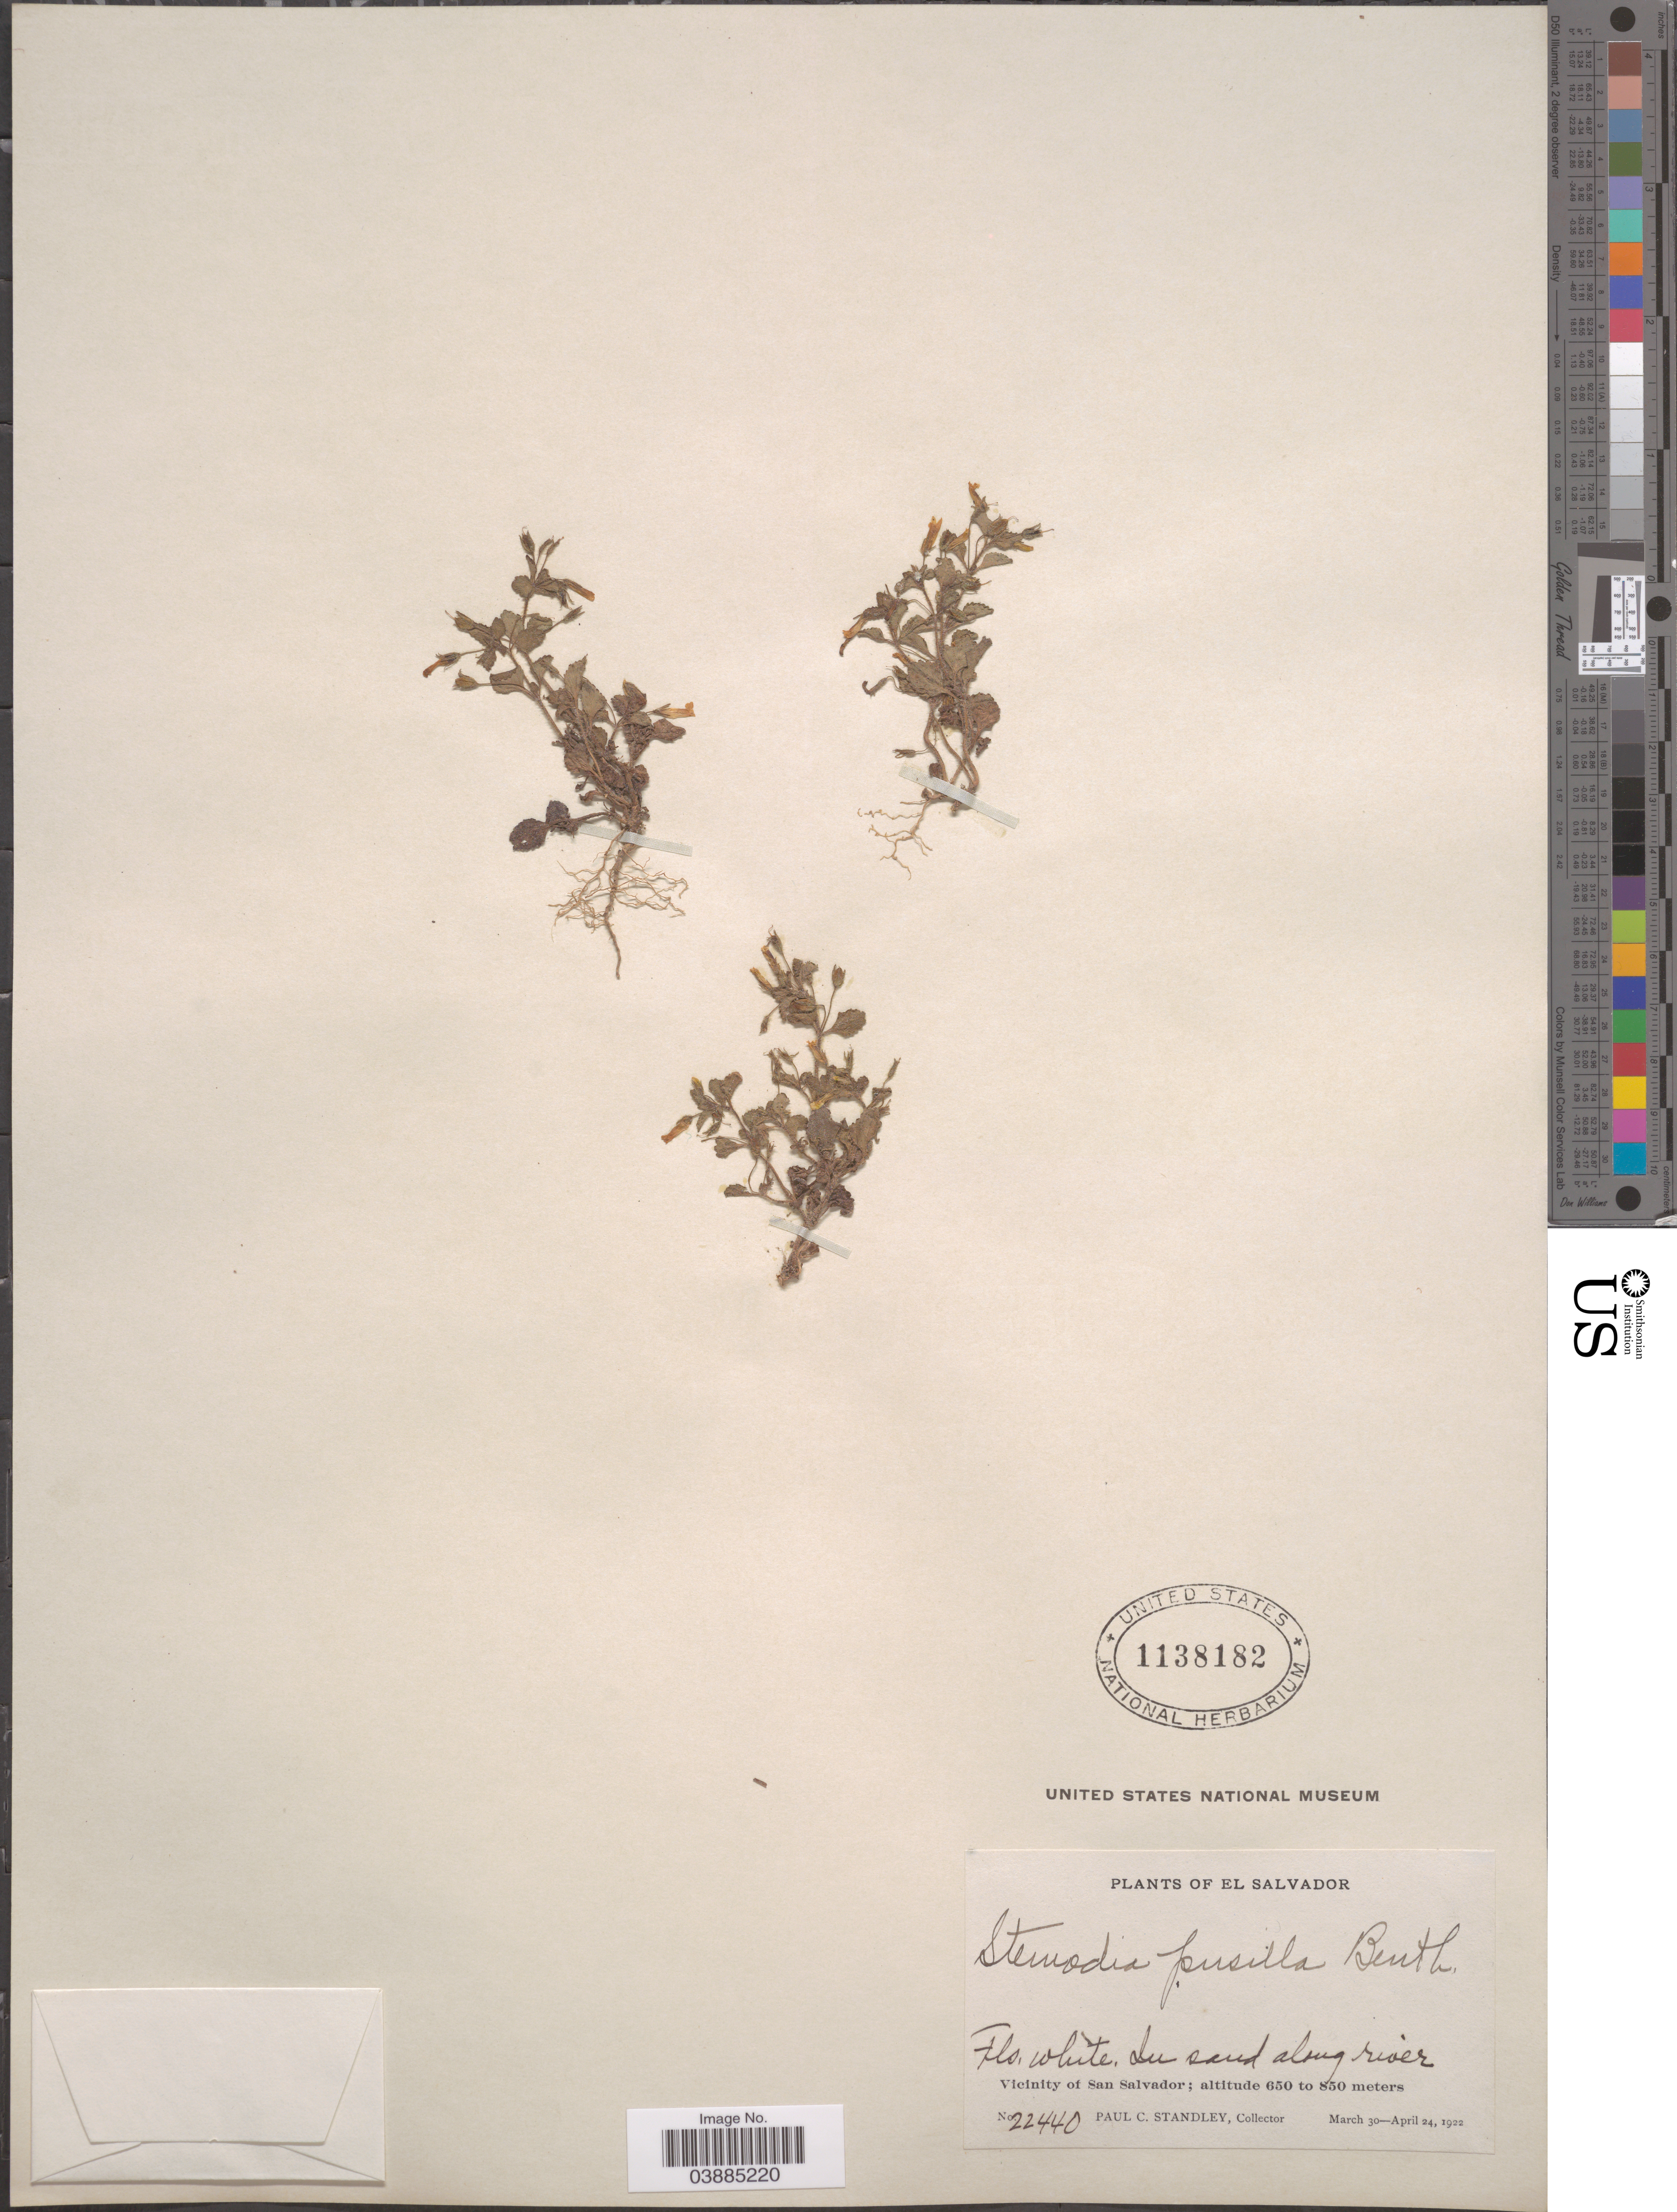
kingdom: Plantae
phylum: Tracheophyta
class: Magnoliopsida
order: Lamiales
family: Plantaginaceae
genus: Stemodia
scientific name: Stemodia pusilla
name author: Benth.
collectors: P. C. Standley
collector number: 22440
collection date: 1922-03-30/1922-04-24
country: El Salvador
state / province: San Salvador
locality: Vicinity of San Salvador.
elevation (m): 650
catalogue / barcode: US 1138182